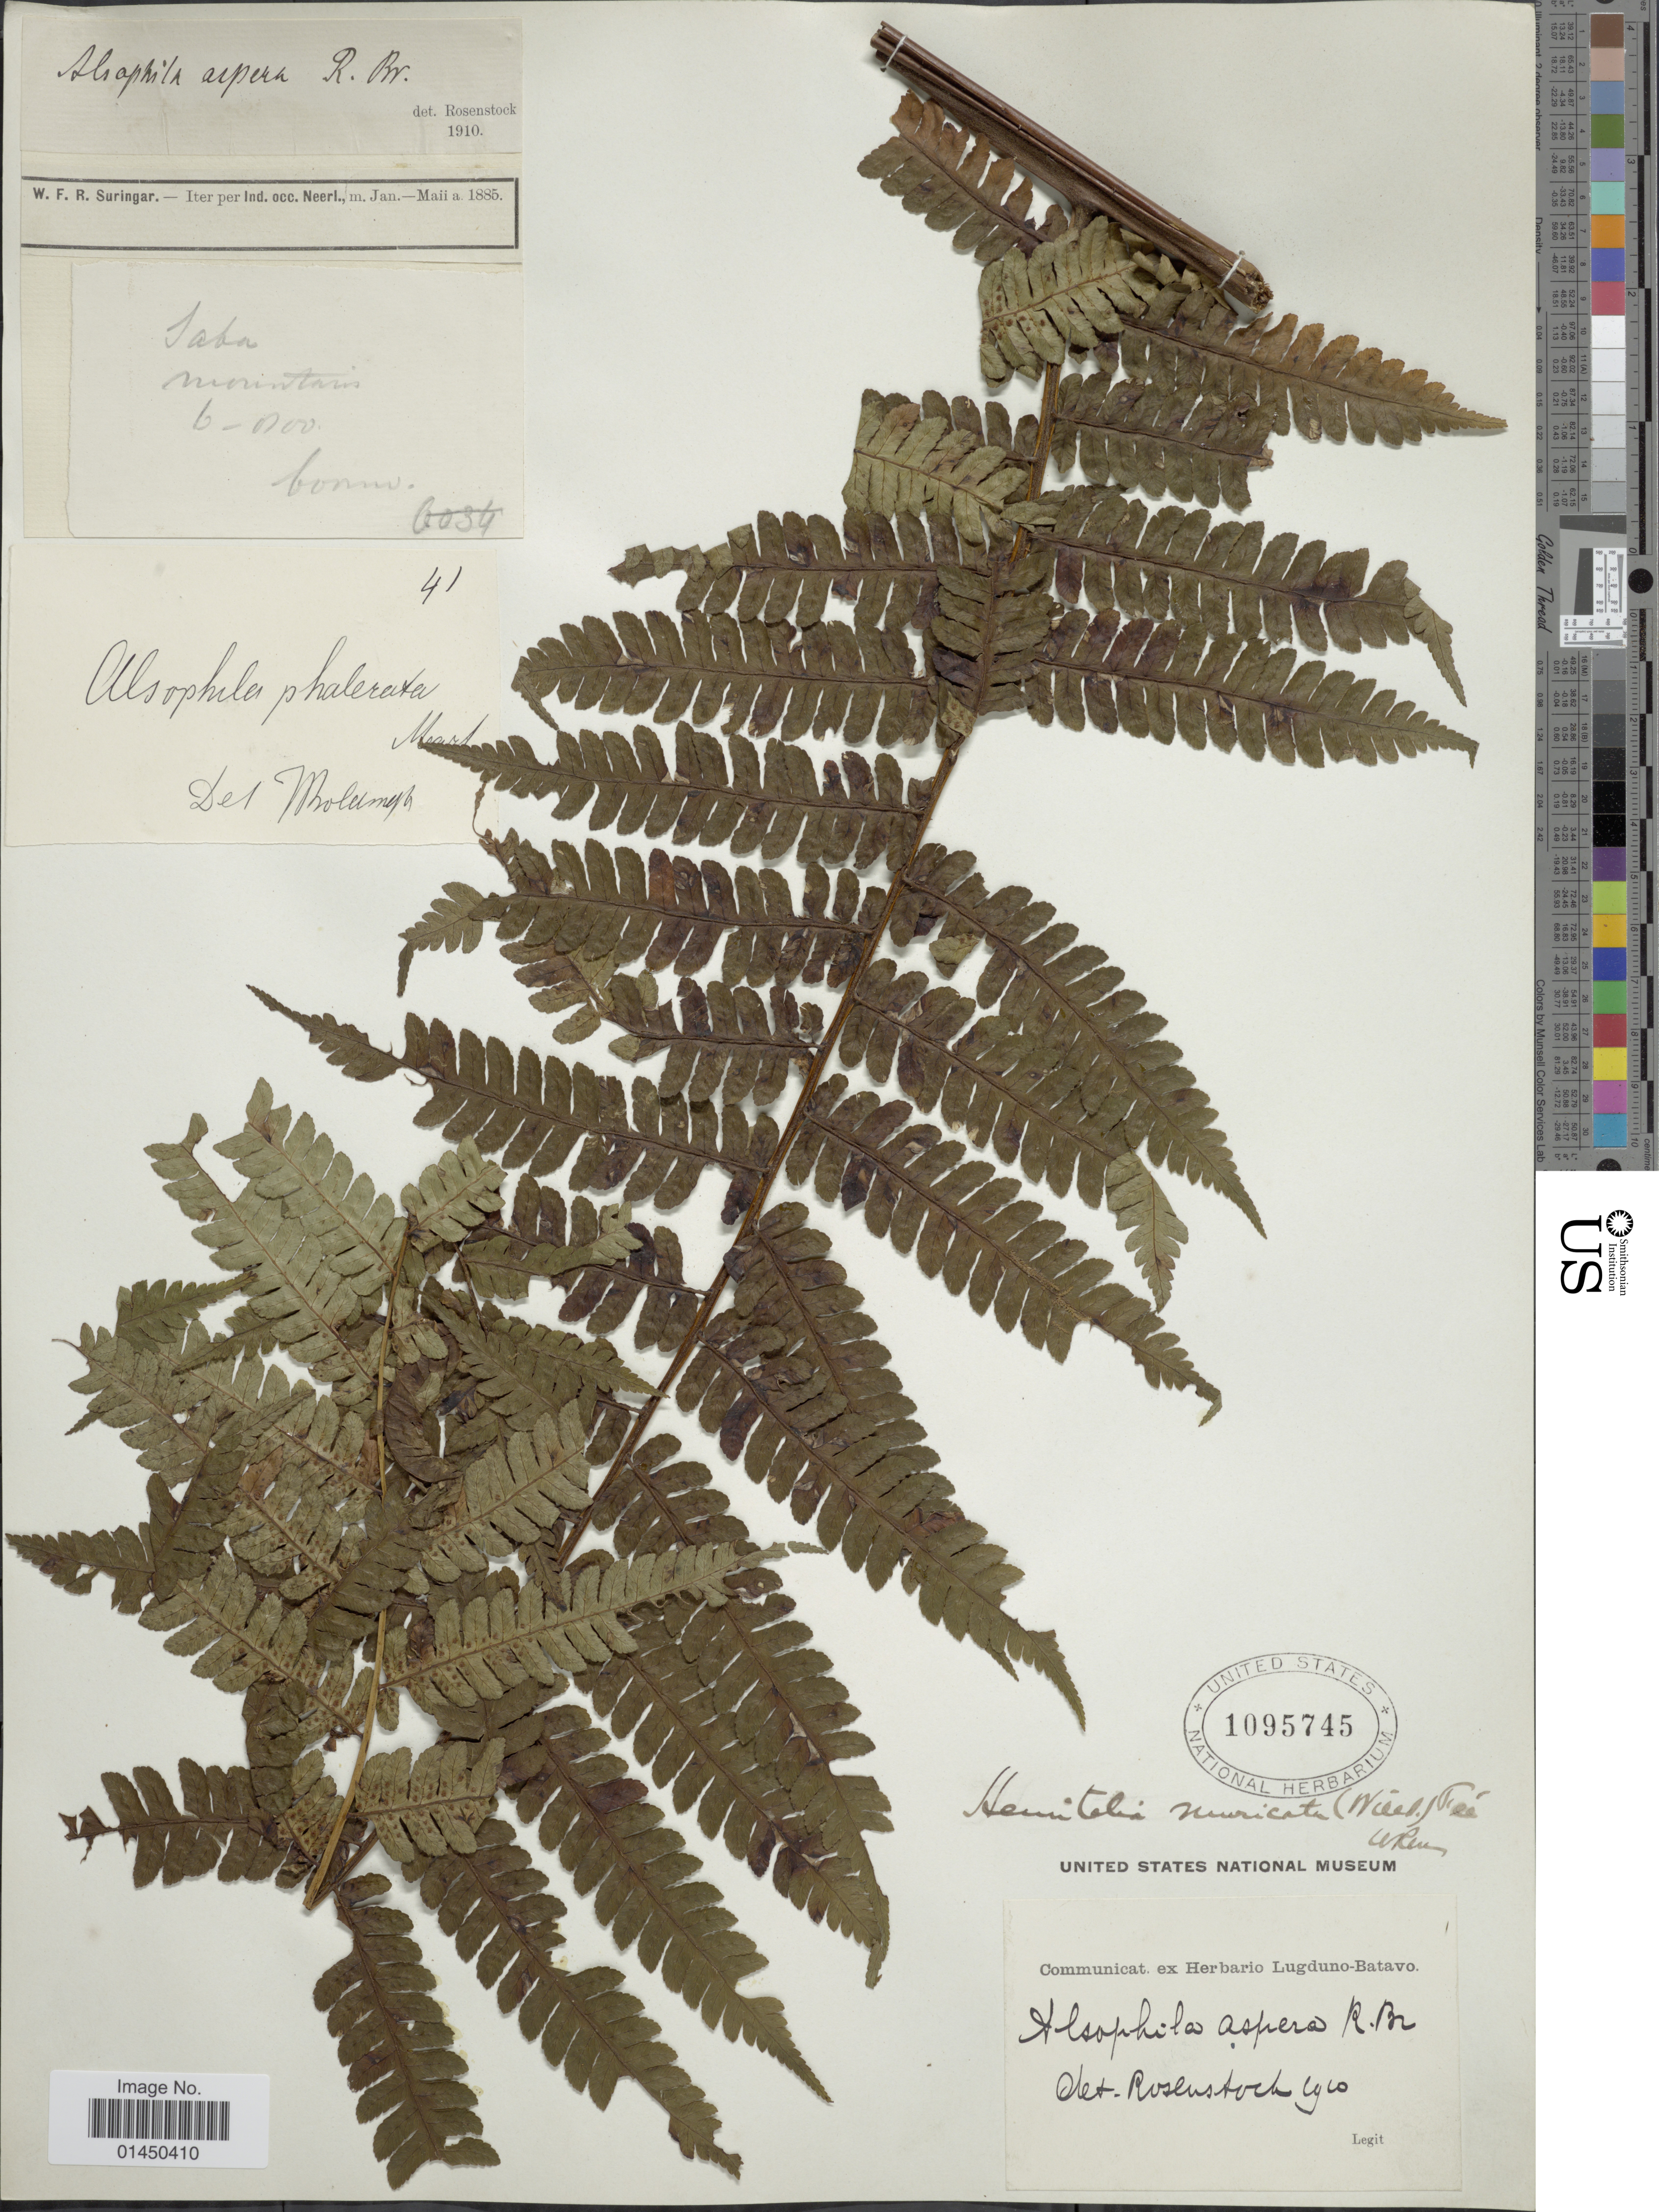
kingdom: Plantae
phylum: Tracheophyta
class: Polypodiopsida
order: Cyatheales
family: Cyatheaceae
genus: Cyathea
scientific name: Cyathea muricata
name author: (Willd.) Fée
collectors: W. F. Suringar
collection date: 1885-01/1885-05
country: Netherlands Antilles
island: Saba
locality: Iter per Ind. occ. Neerl., Saba Mountains.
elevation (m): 183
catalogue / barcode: US 1095745